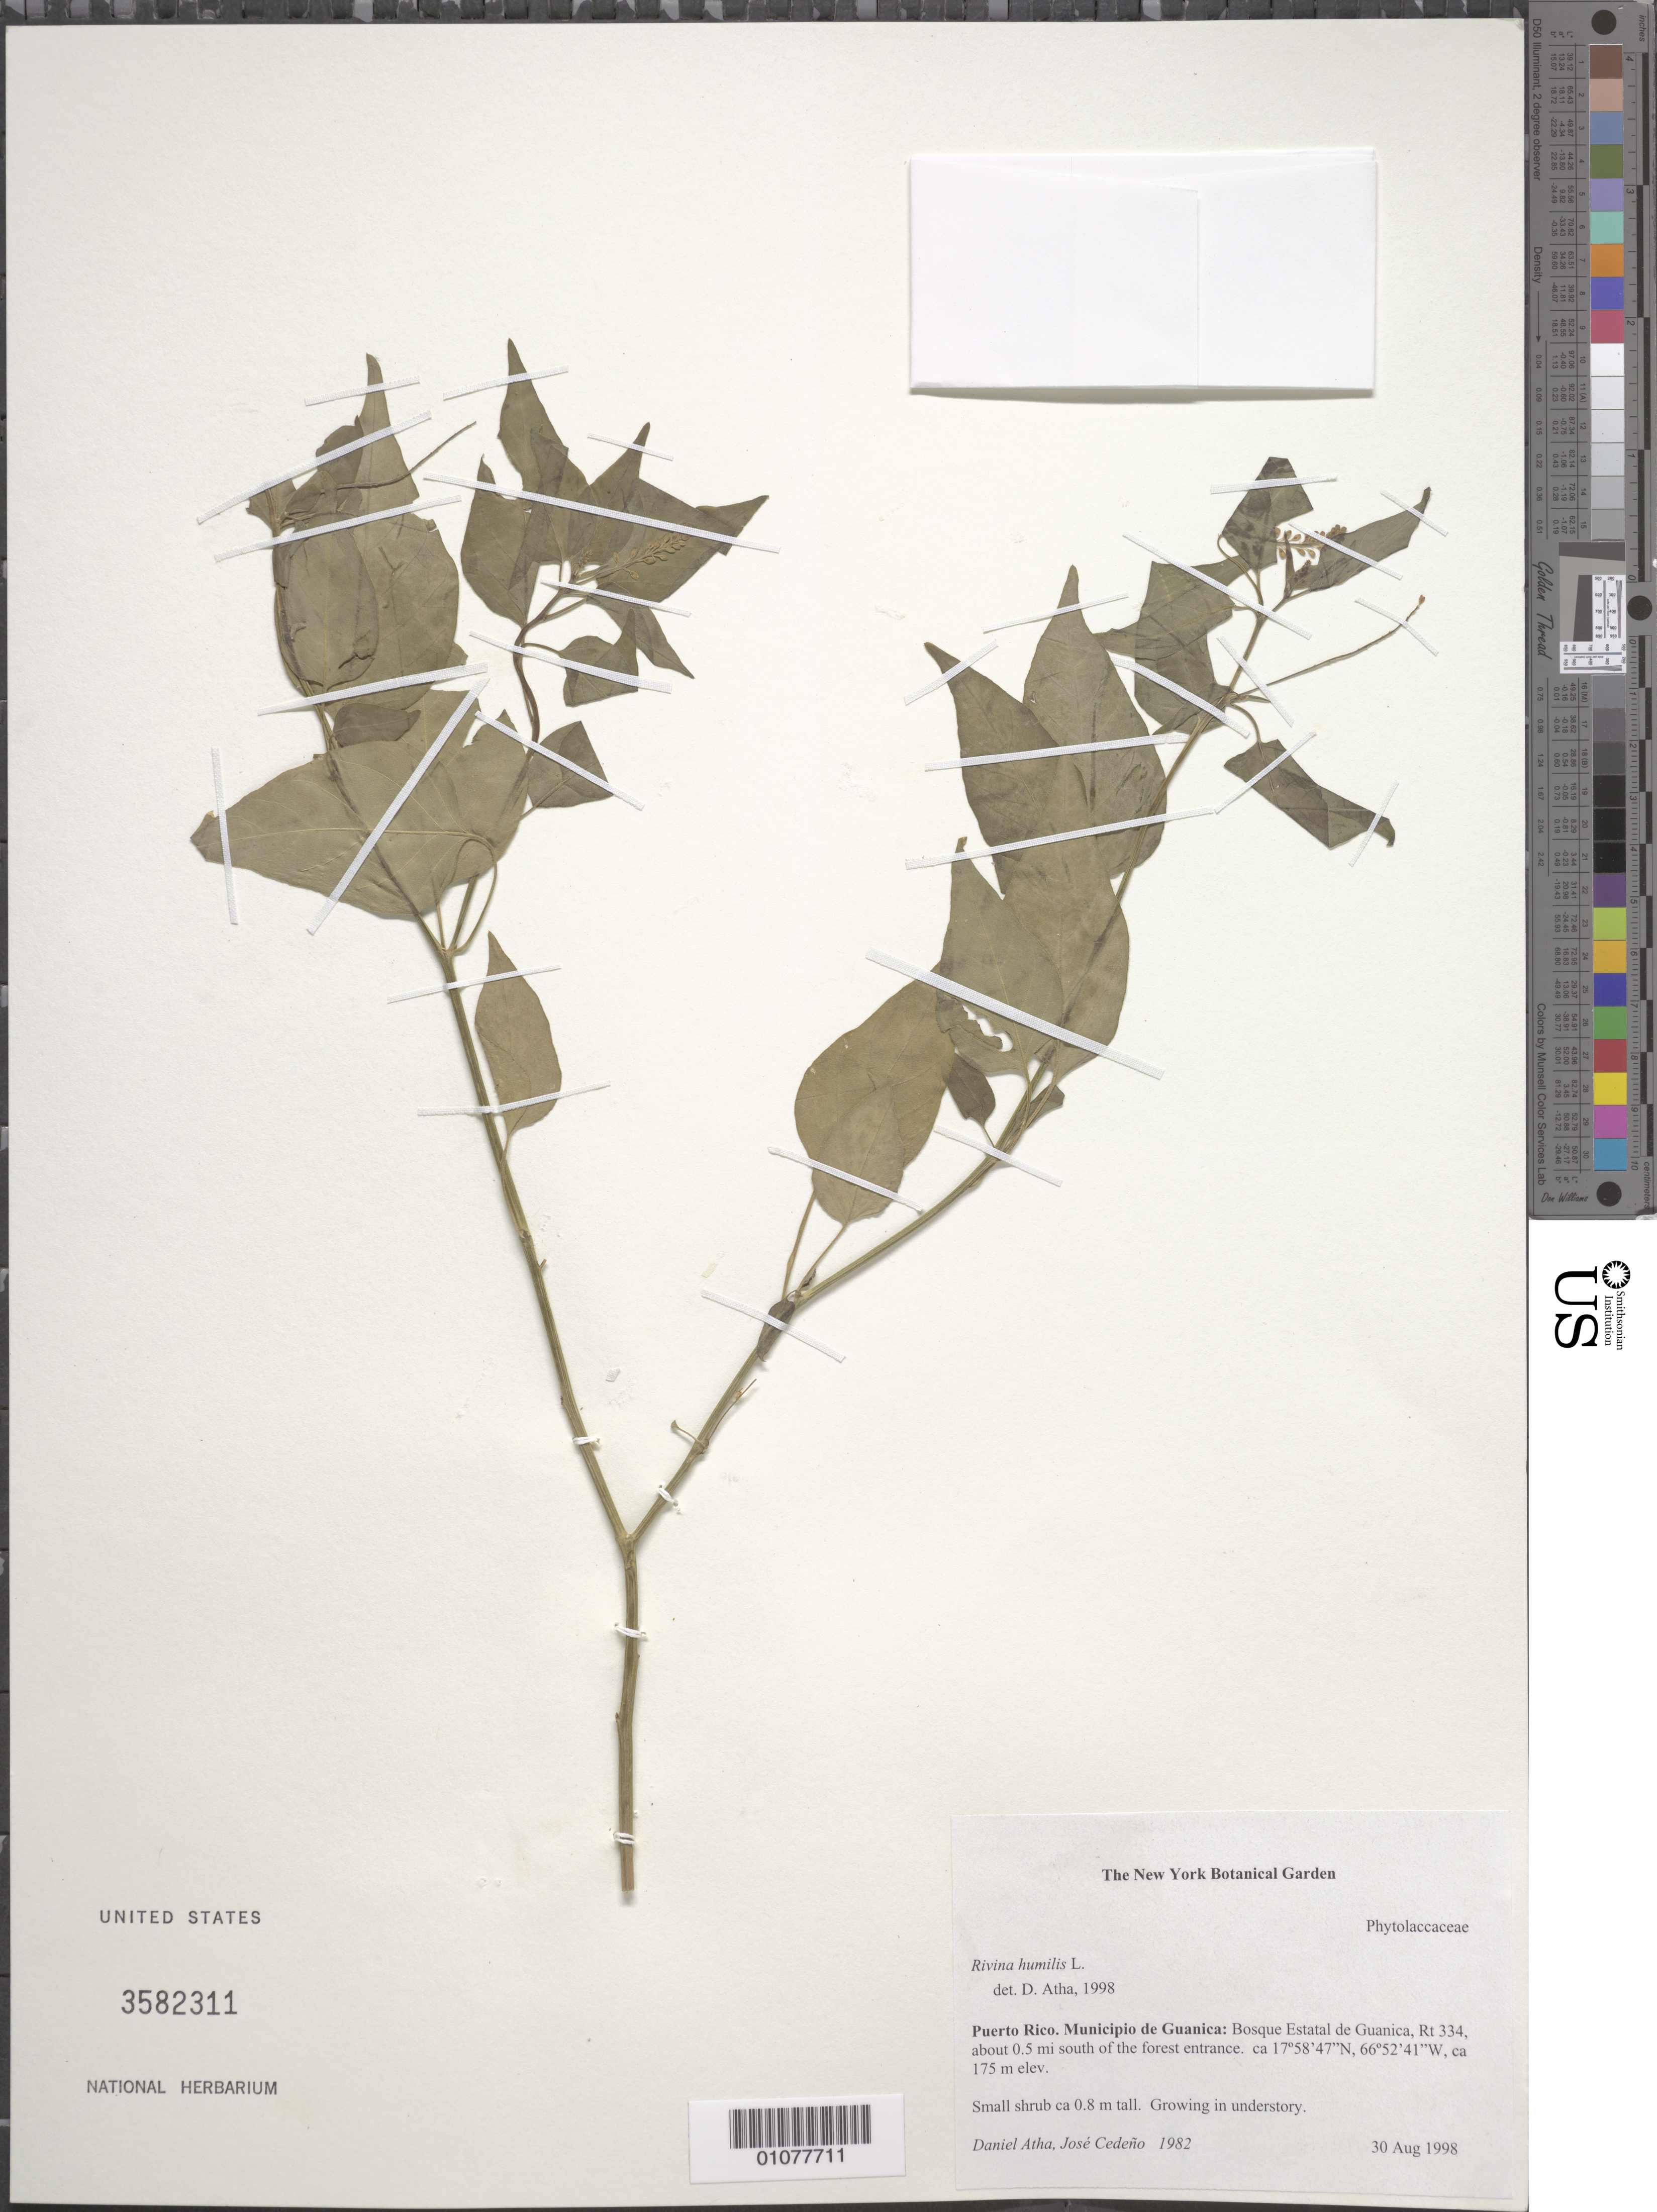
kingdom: Plantae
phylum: Tracheophyta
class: Magnoliopsida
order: Caryophyllales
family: Phytolaccaceae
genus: Rivina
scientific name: Rivina humilis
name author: L.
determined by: Atha, D.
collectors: D. Atha & J. A. Cedeño M.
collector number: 1982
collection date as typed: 30 Aug 1998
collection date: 1998-08-30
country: Puerto Rico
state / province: Guanica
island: Puerto Rico I.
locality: Municipio Guanica; Bosque Estatal de Guanica, Rt. 334, ca. 0.5 mi.S of the forest entrance.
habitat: Growing in understory.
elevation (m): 175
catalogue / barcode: US 3582311